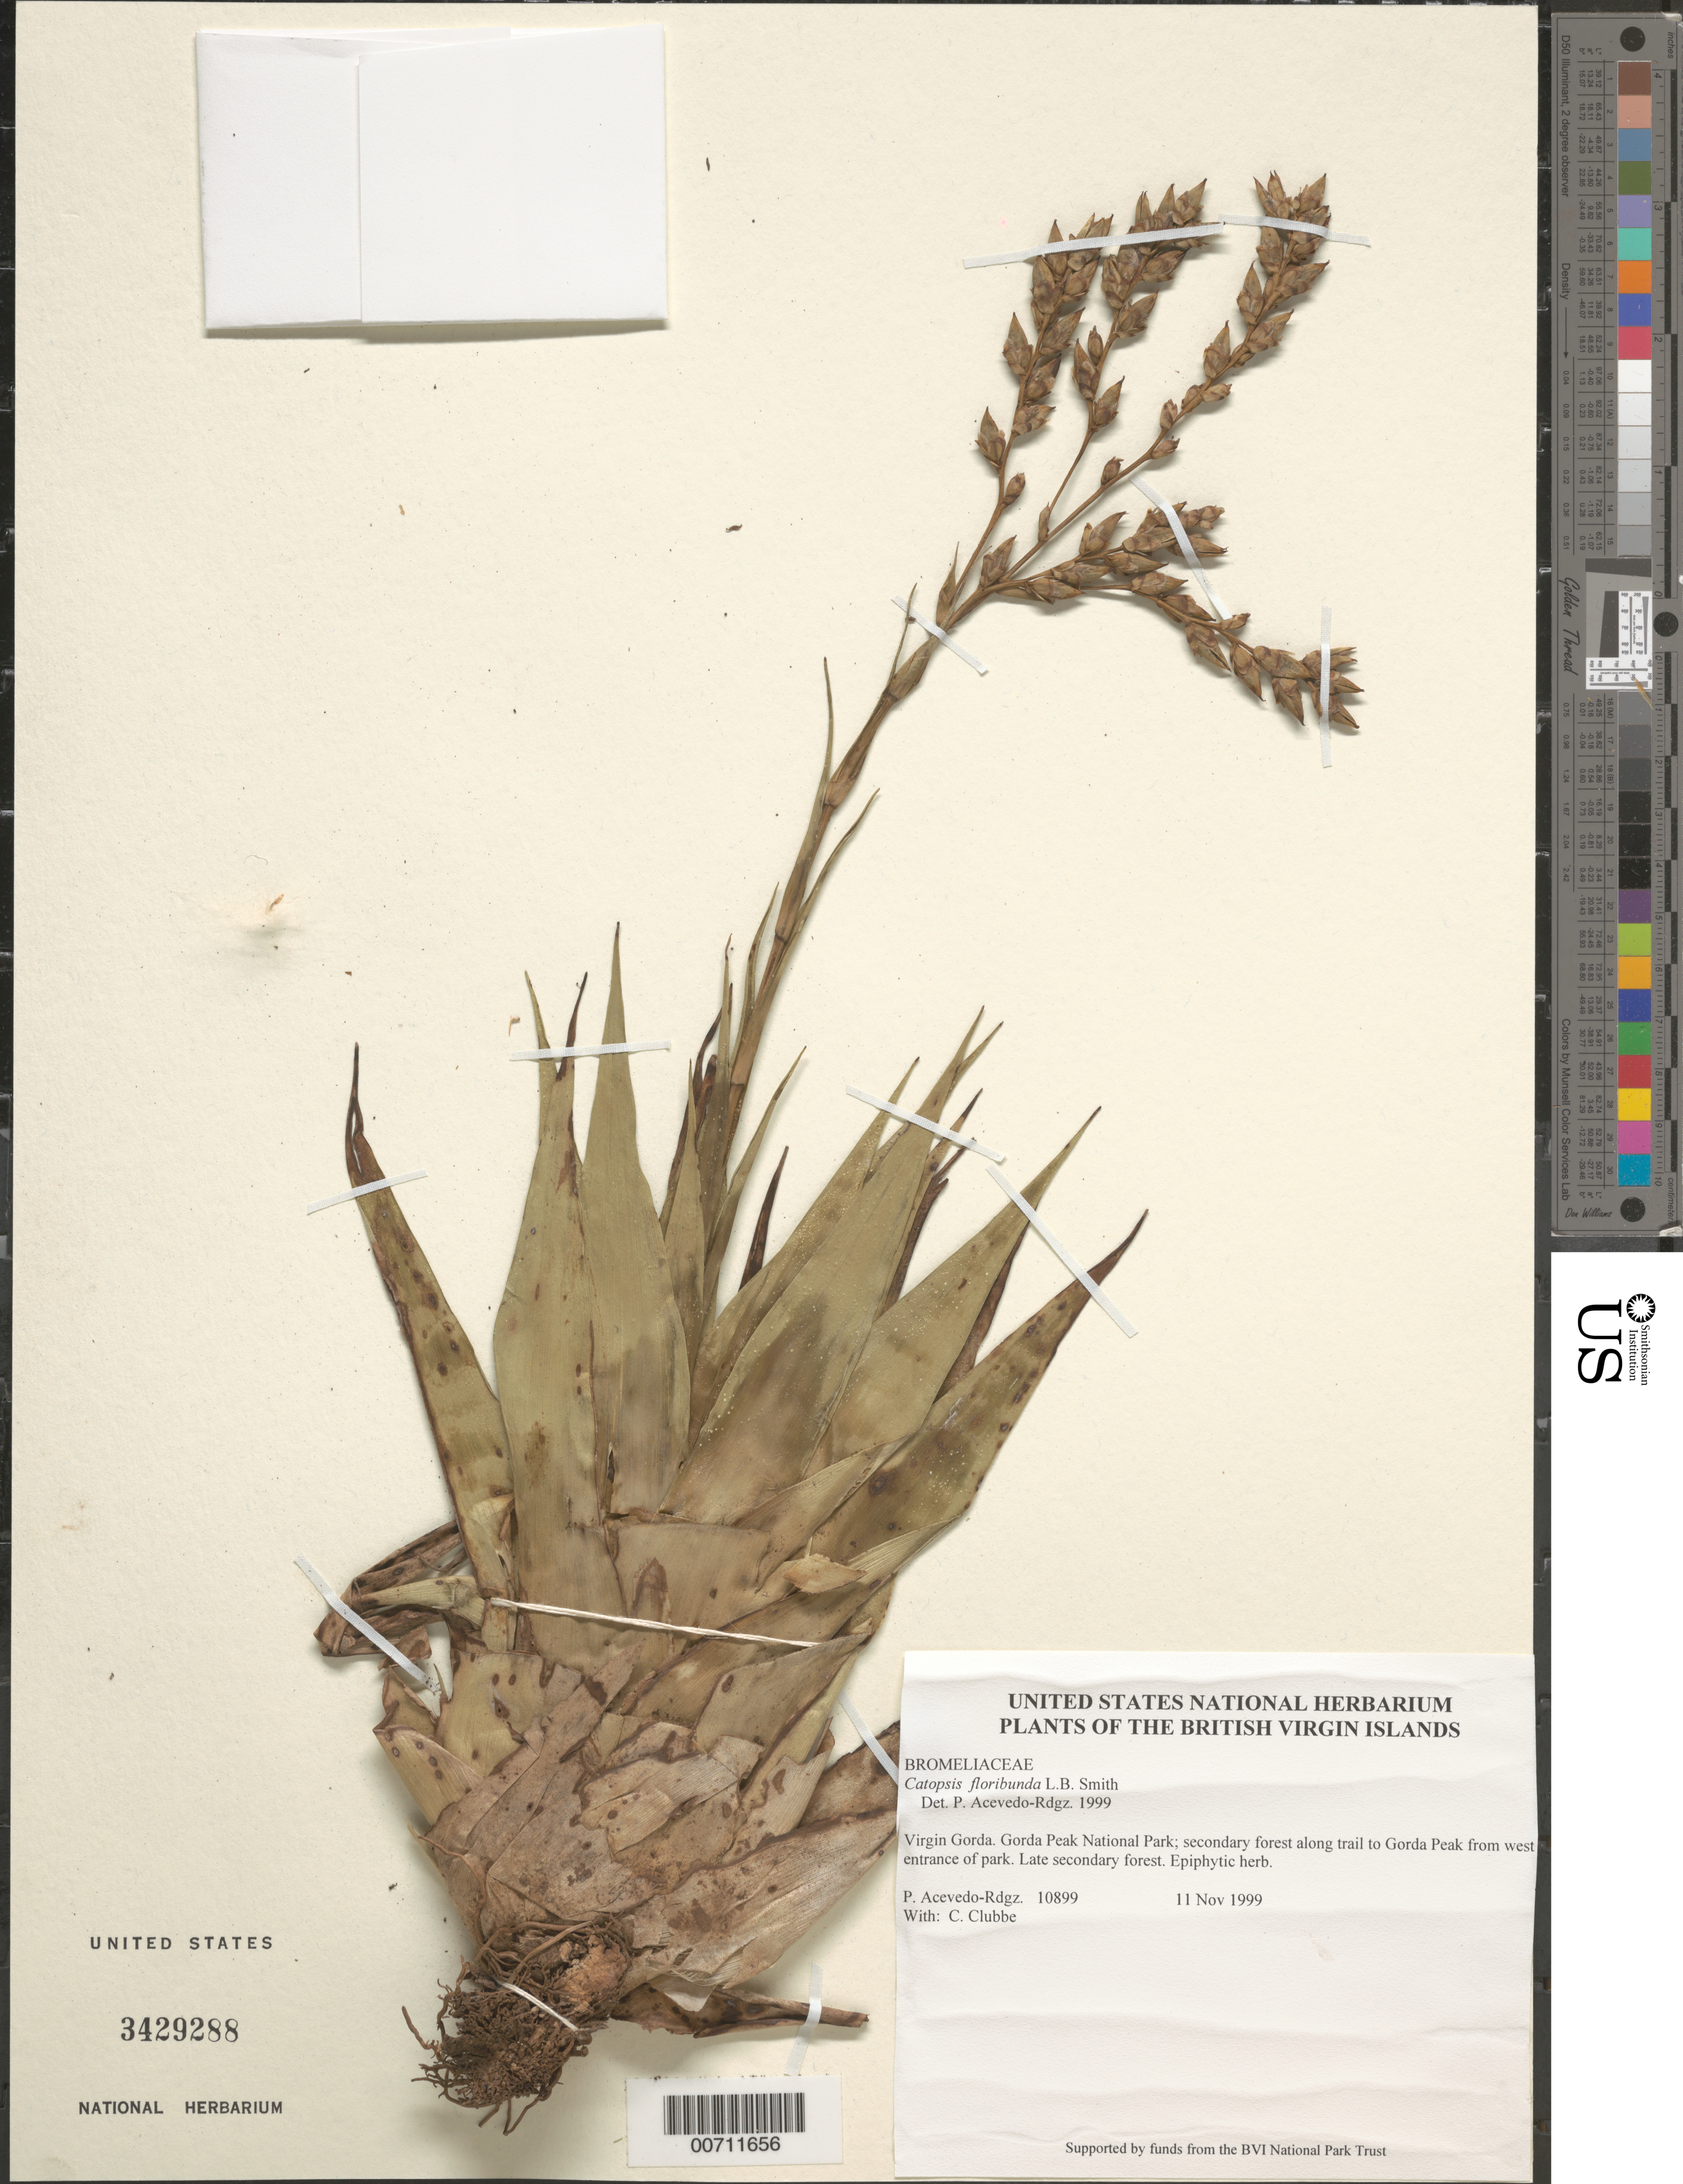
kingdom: Plantae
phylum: Tracheophyta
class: Liliopsida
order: Poales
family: Bromeliaceae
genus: Catopsis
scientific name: Catopsis floribunda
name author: L.B. Sm.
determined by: Acevedo-Rodríguez, P., (BOT), Smithsonian Institution - National Museum of Natural History (UNITED STATES)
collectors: P. Acevedo-Rodr., C. Clubbe, M. Gillman & C. Hankamer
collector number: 10899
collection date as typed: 11 Nov 1999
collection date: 1999-11-11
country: British Virgin Islands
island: Virgin Gorda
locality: Gorda Peak National Park; secondary forest along trail to Gorda Peak from west entrance of park.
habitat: Late secondary forest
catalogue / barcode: US 3429288